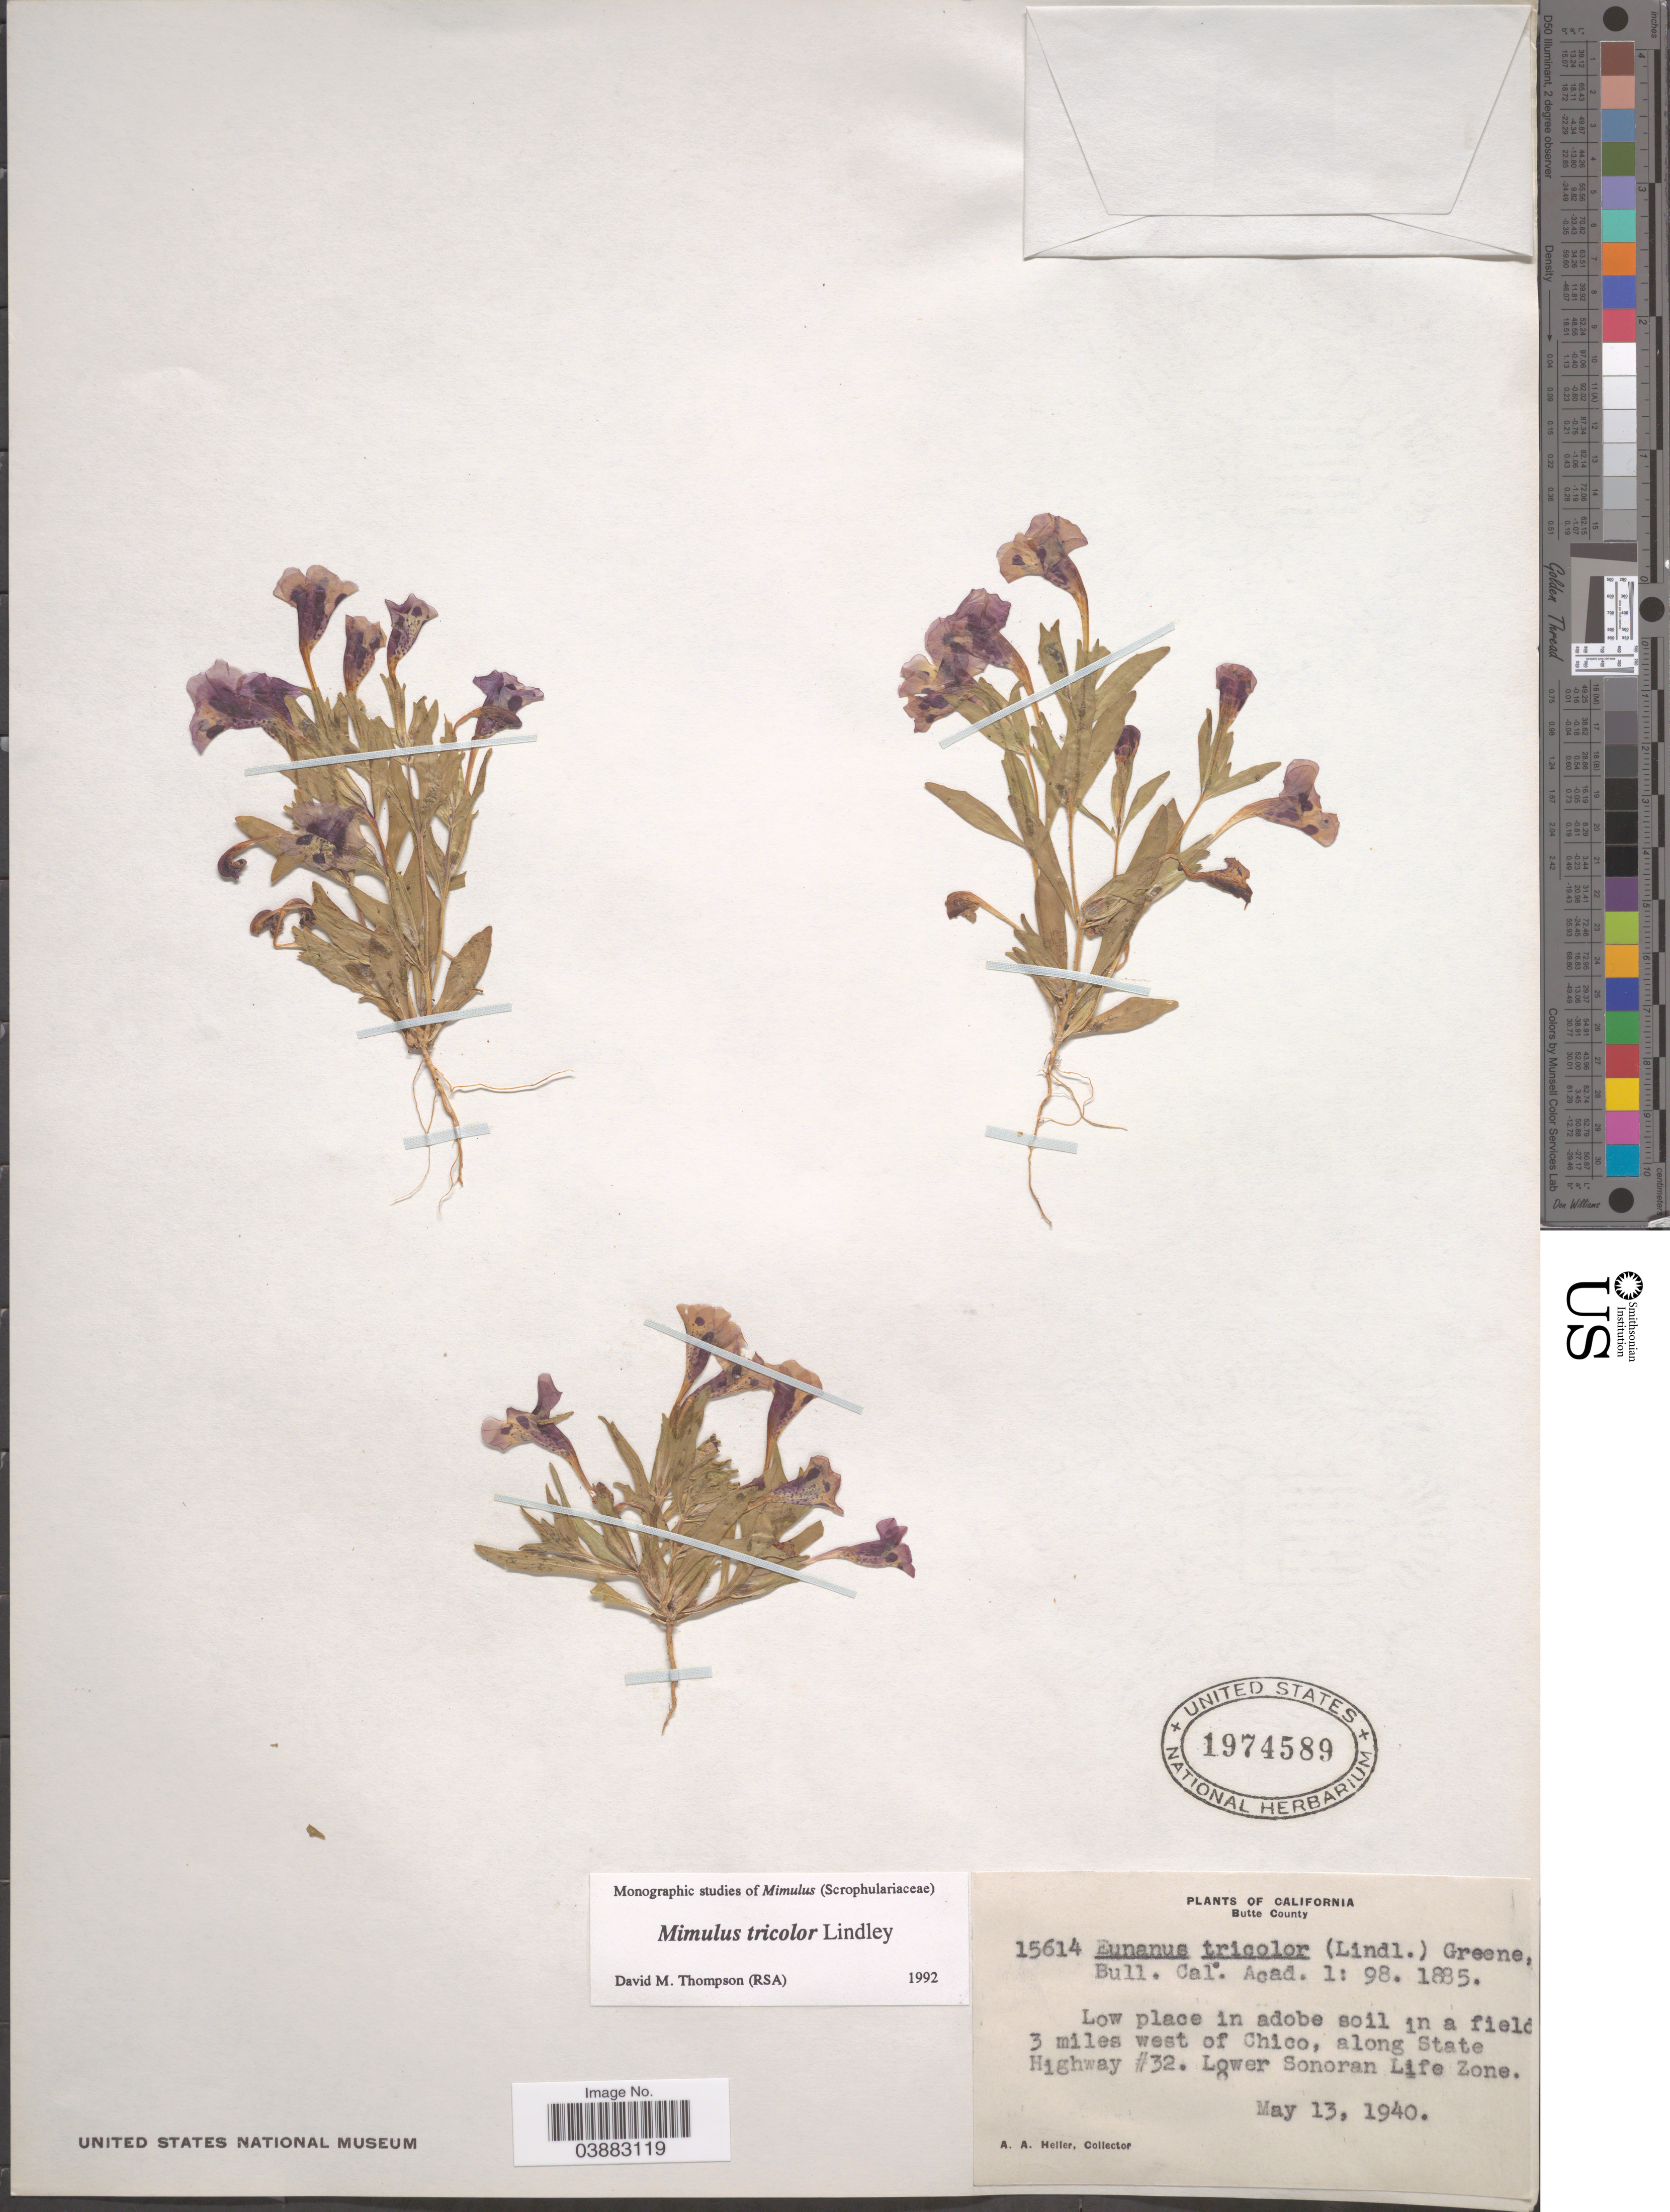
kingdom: Plantae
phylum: Tracheophyta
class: Magnoliopsida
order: Lamiales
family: Phrymaceae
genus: Mimulus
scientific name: Mimulus tricolor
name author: Hartw. ex Lindl.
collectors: A. A. Heller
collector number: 15614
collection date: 1940-05-13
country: United States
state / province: California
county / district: Butte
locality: Butte County. Low place in adobe soil in a field 3 miles west of Chico, along State Highway #32. Lower Sonoran Life Zone.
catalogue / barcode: US 1974589